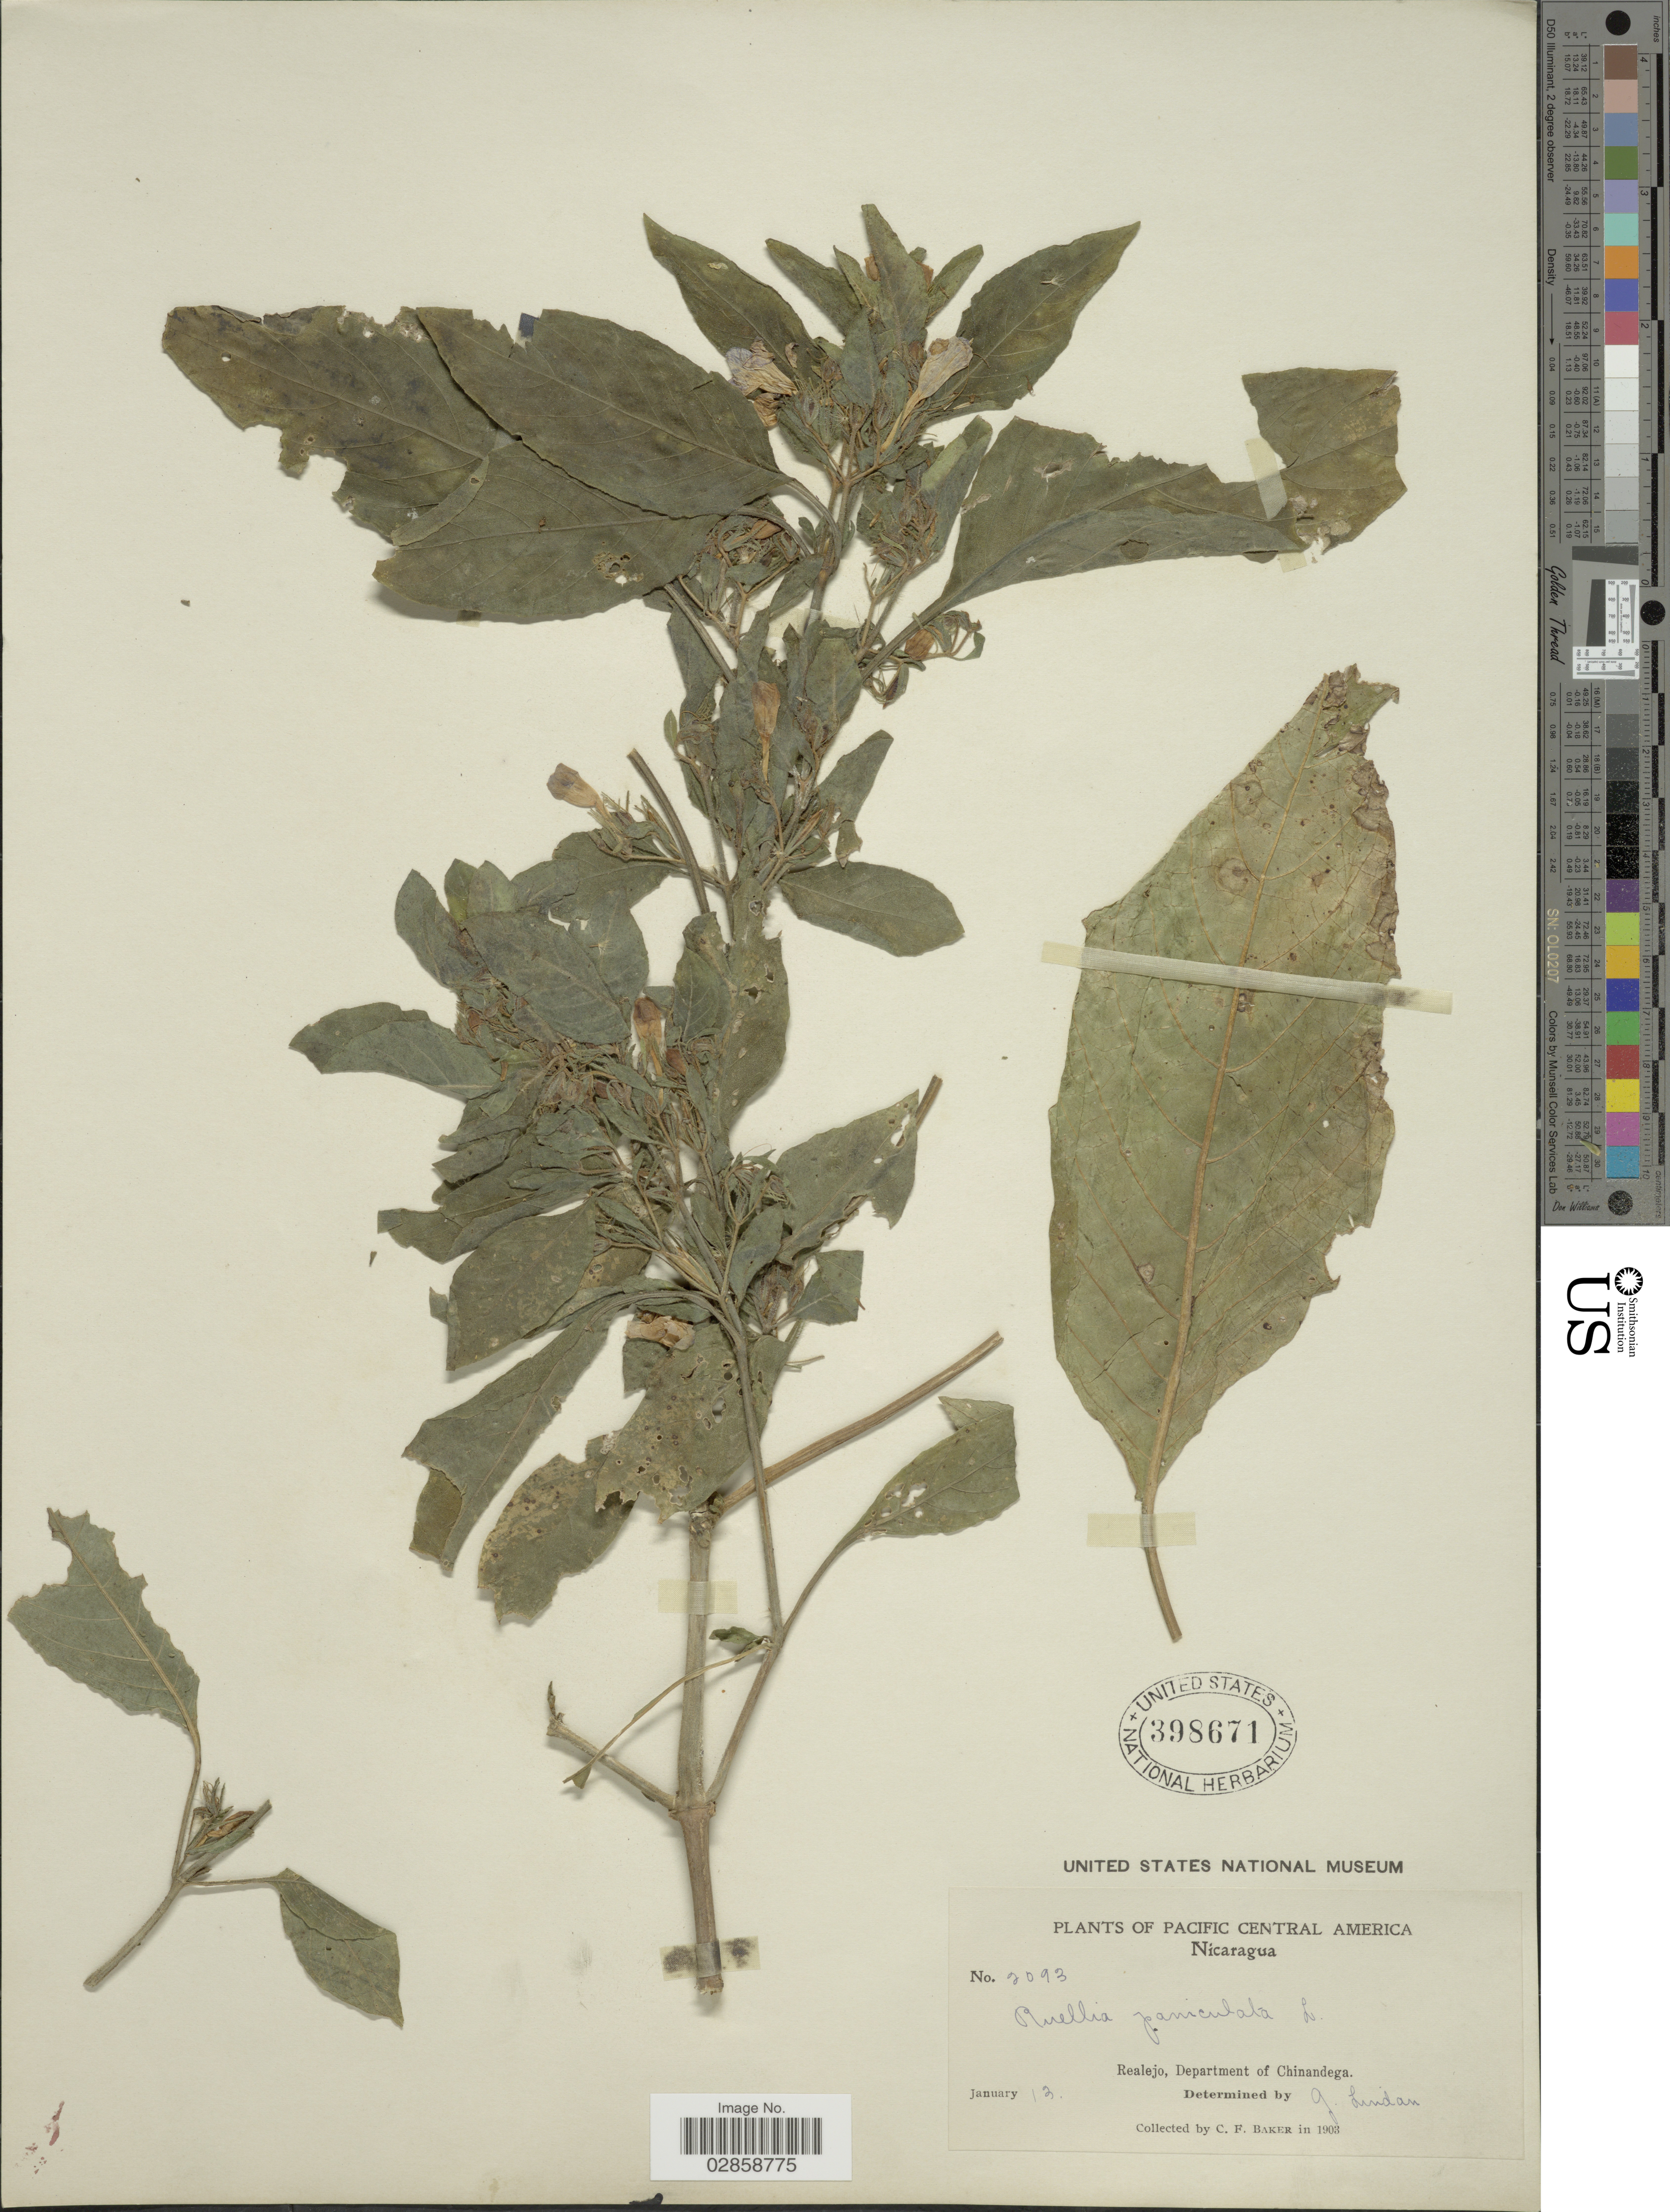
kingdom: Plantae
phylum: Tracheophyta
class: Magnoliopsida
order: Lamiales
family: Acanthaceae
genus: Ruellia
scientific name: Ruellia inundata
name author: Kunth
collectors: C. F. Baker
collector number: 2093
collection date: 1903-01-13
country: Nicaragua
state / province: Chinandega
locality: Pacific Central America. Realejo, Department of Chinandega.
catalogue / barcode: US 398671